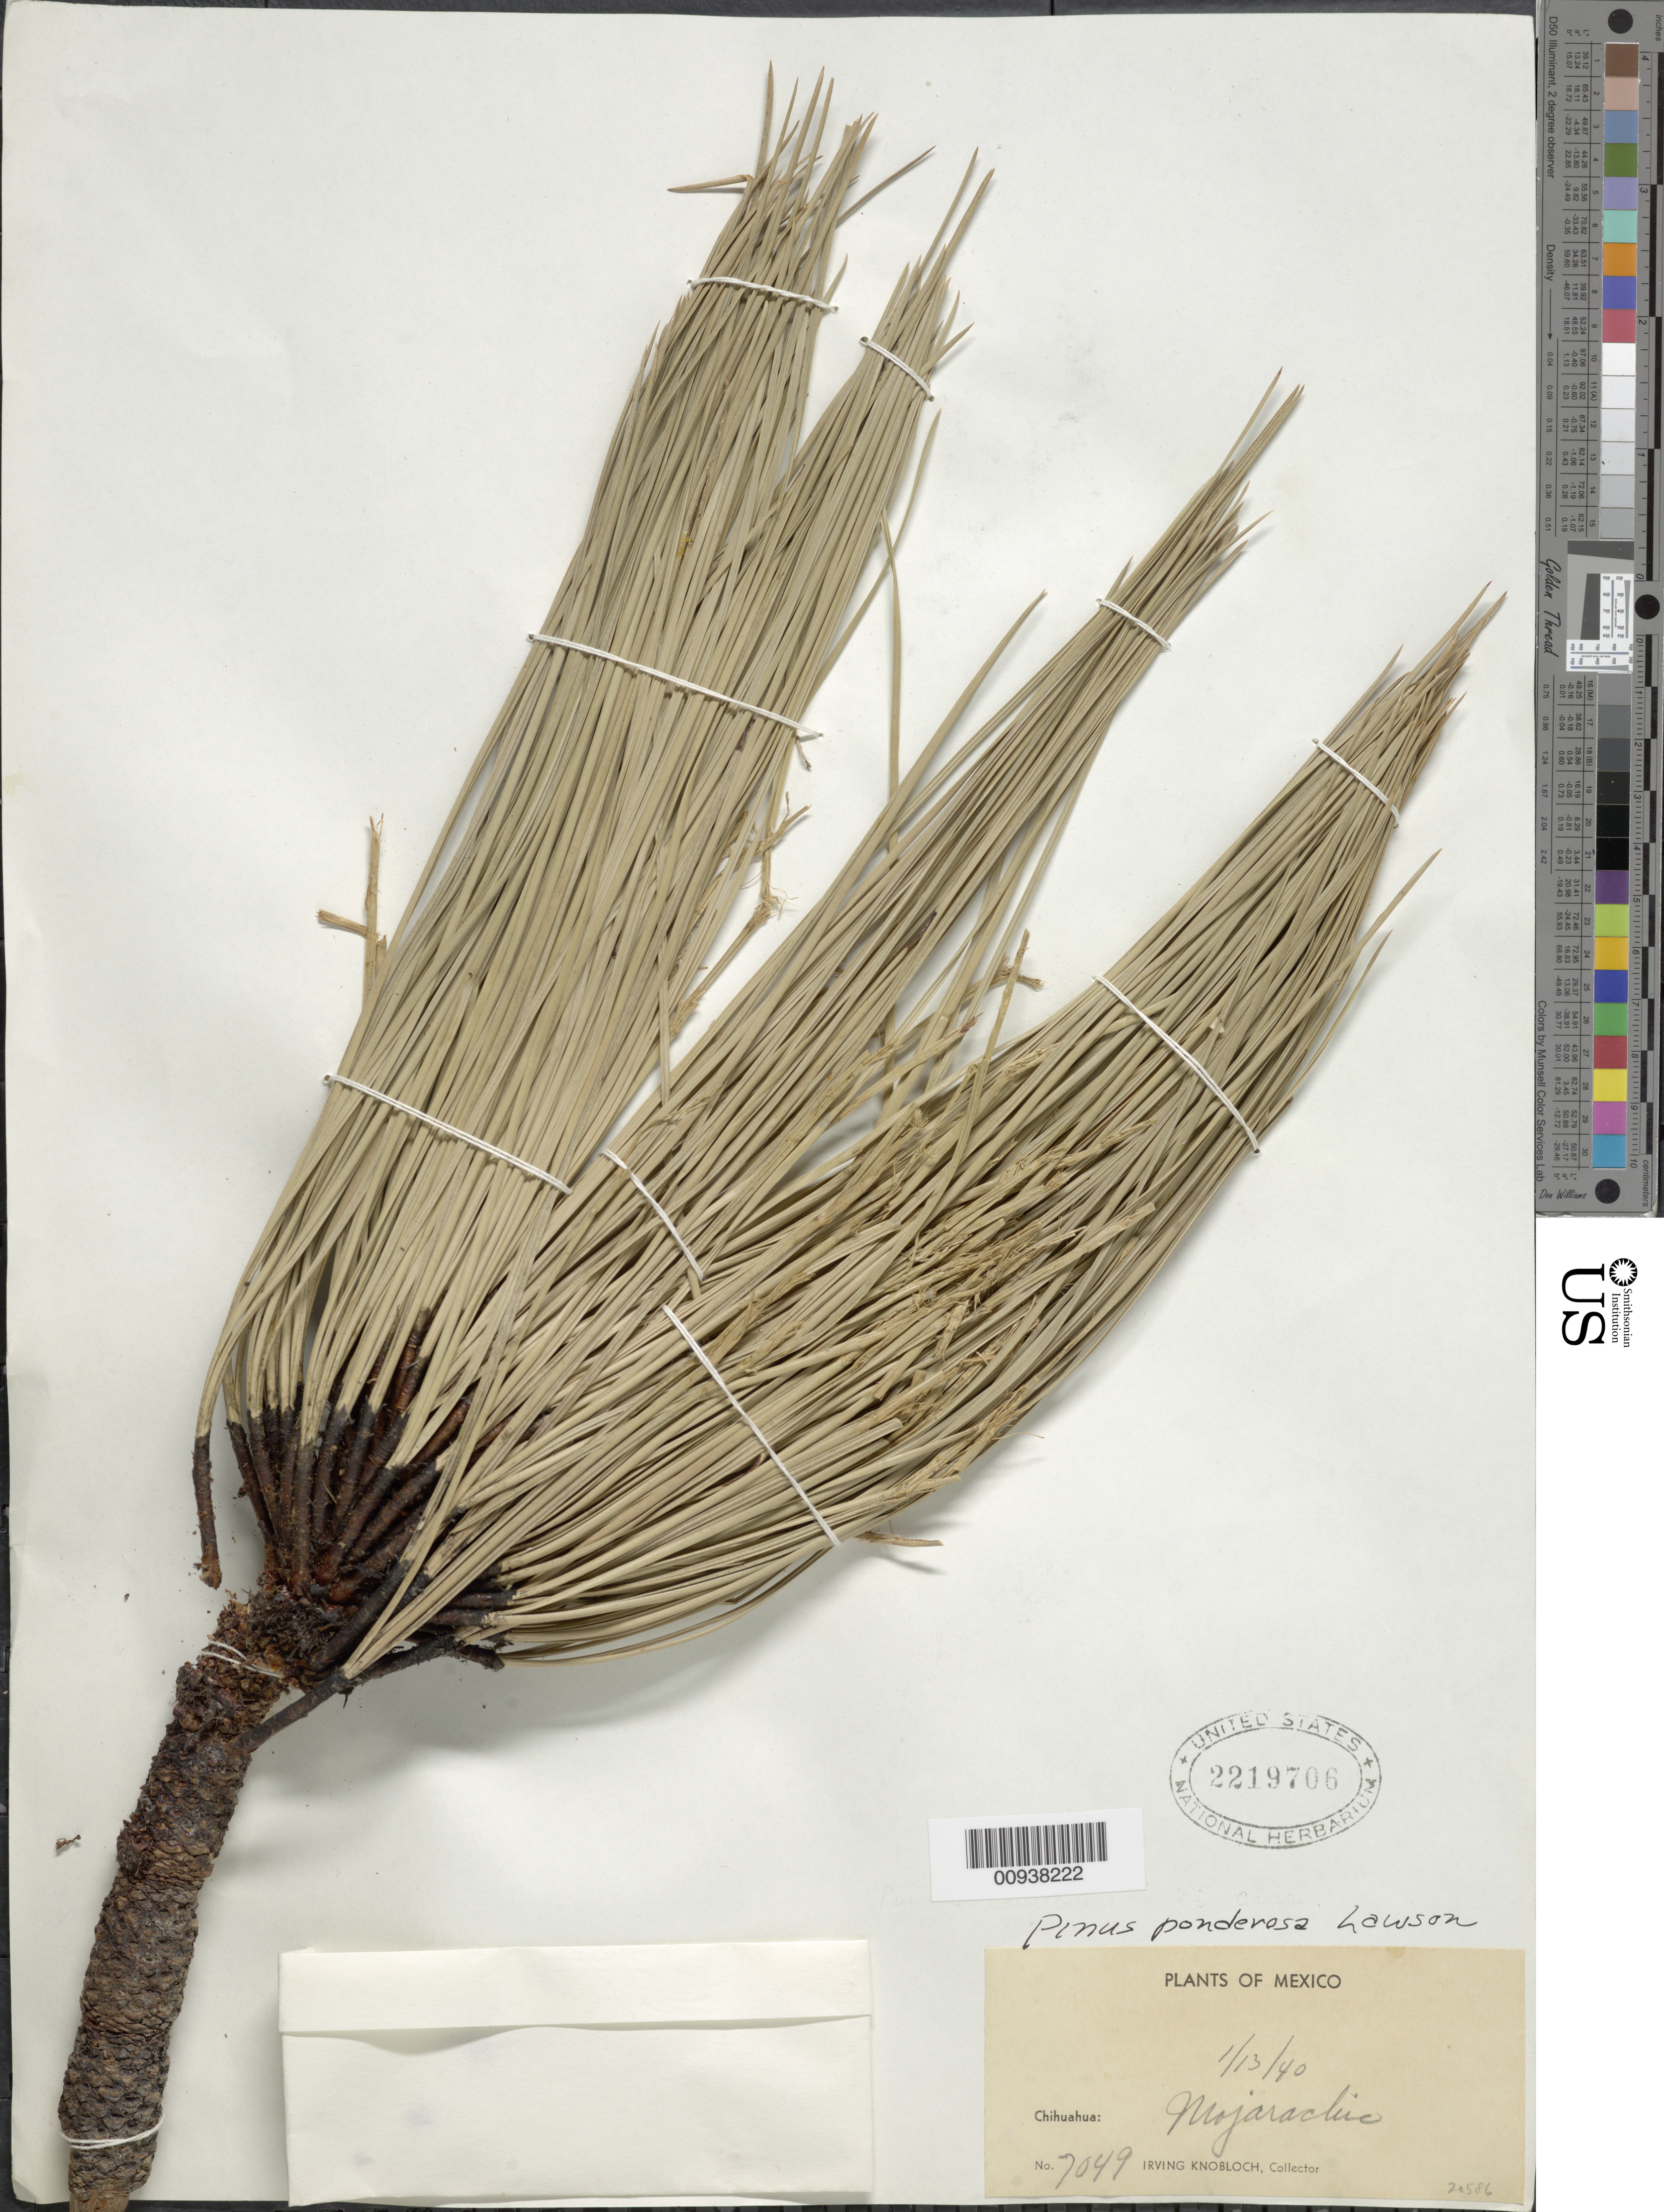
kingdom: Plantae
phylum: Tracheophyta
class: Pinopsida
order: Pinales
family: Pinaceae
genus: Pinus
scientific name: Pinus ponderosa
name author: Douglas ex C. Lawson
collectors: I. W. Knobloch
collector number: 7049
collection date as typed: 13 Jan 1940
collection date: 1940-01-13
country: Mexico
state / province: Chihuahua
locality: Mojarachic.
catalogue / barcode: US 2219706